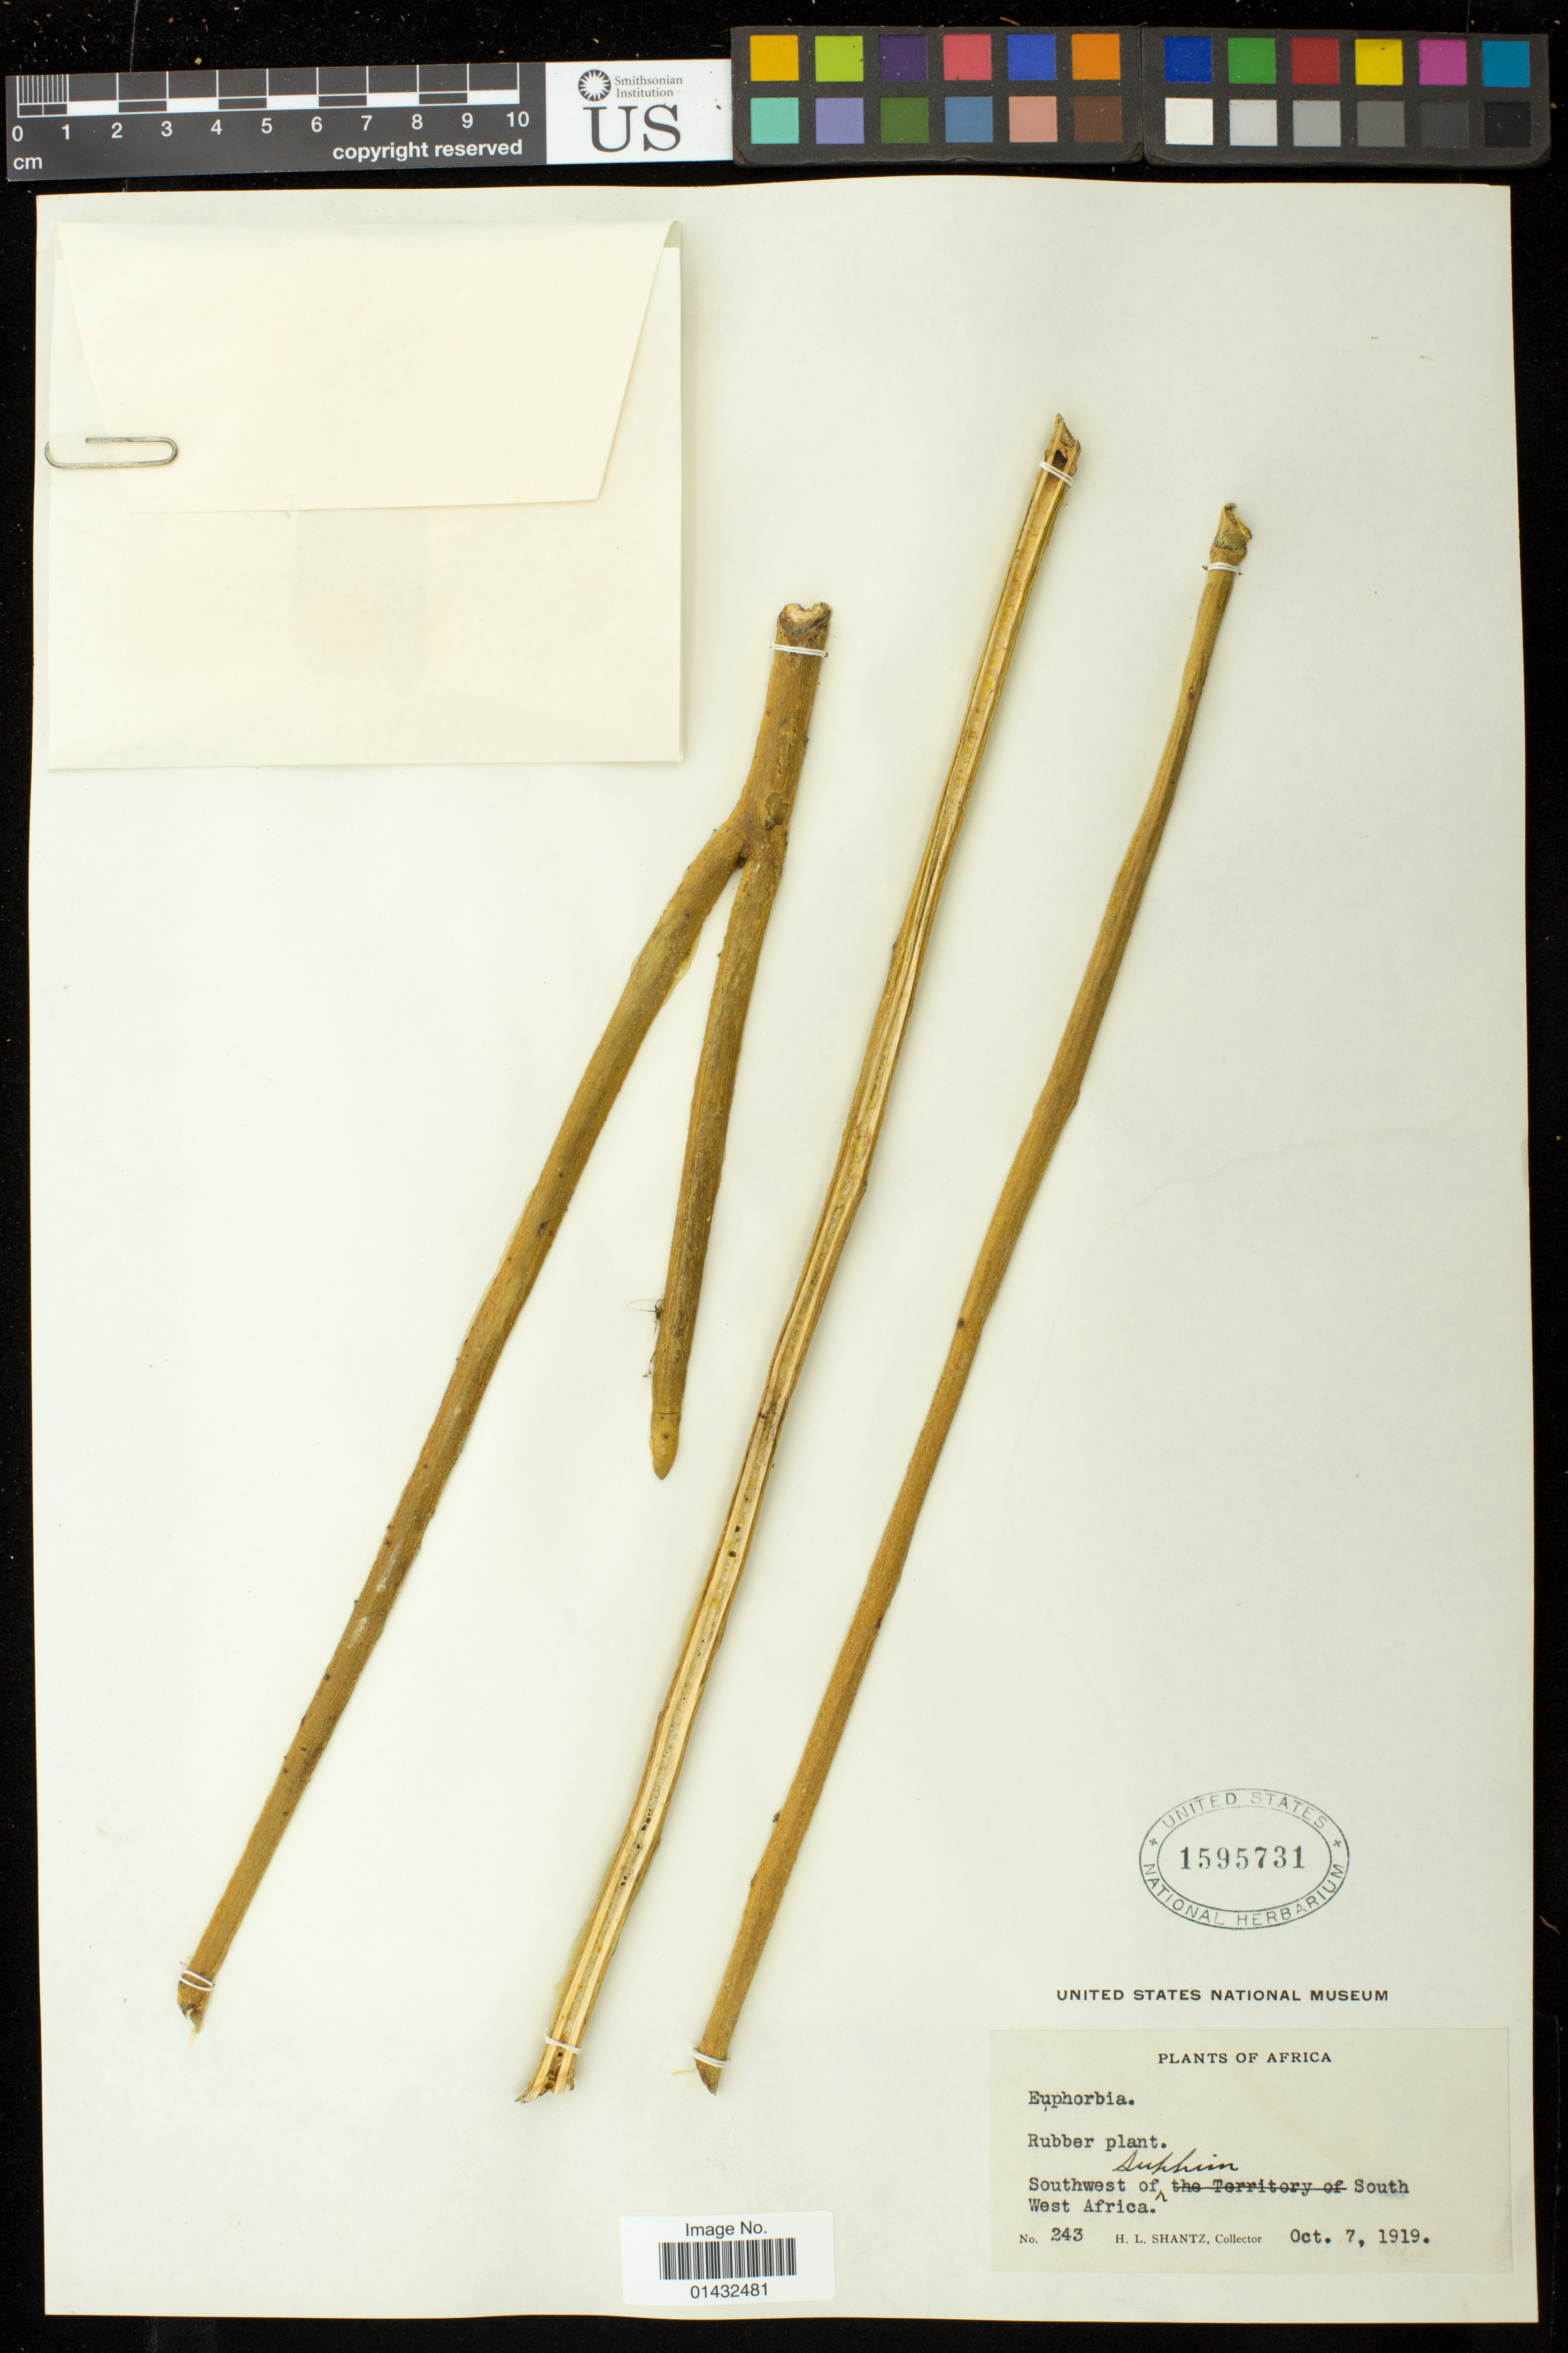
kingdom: Plantae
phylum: Tracheophyta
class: Magnoliopsida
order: Malpighiales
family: Euphorbiaceae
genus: Euphorbia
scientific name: Euphorbia sp.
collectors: H. Shantz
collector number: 243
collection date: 1919-10-07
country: Namibia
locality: Southwest of Suphim [sp?] South West Africa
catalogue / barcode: US 1595731